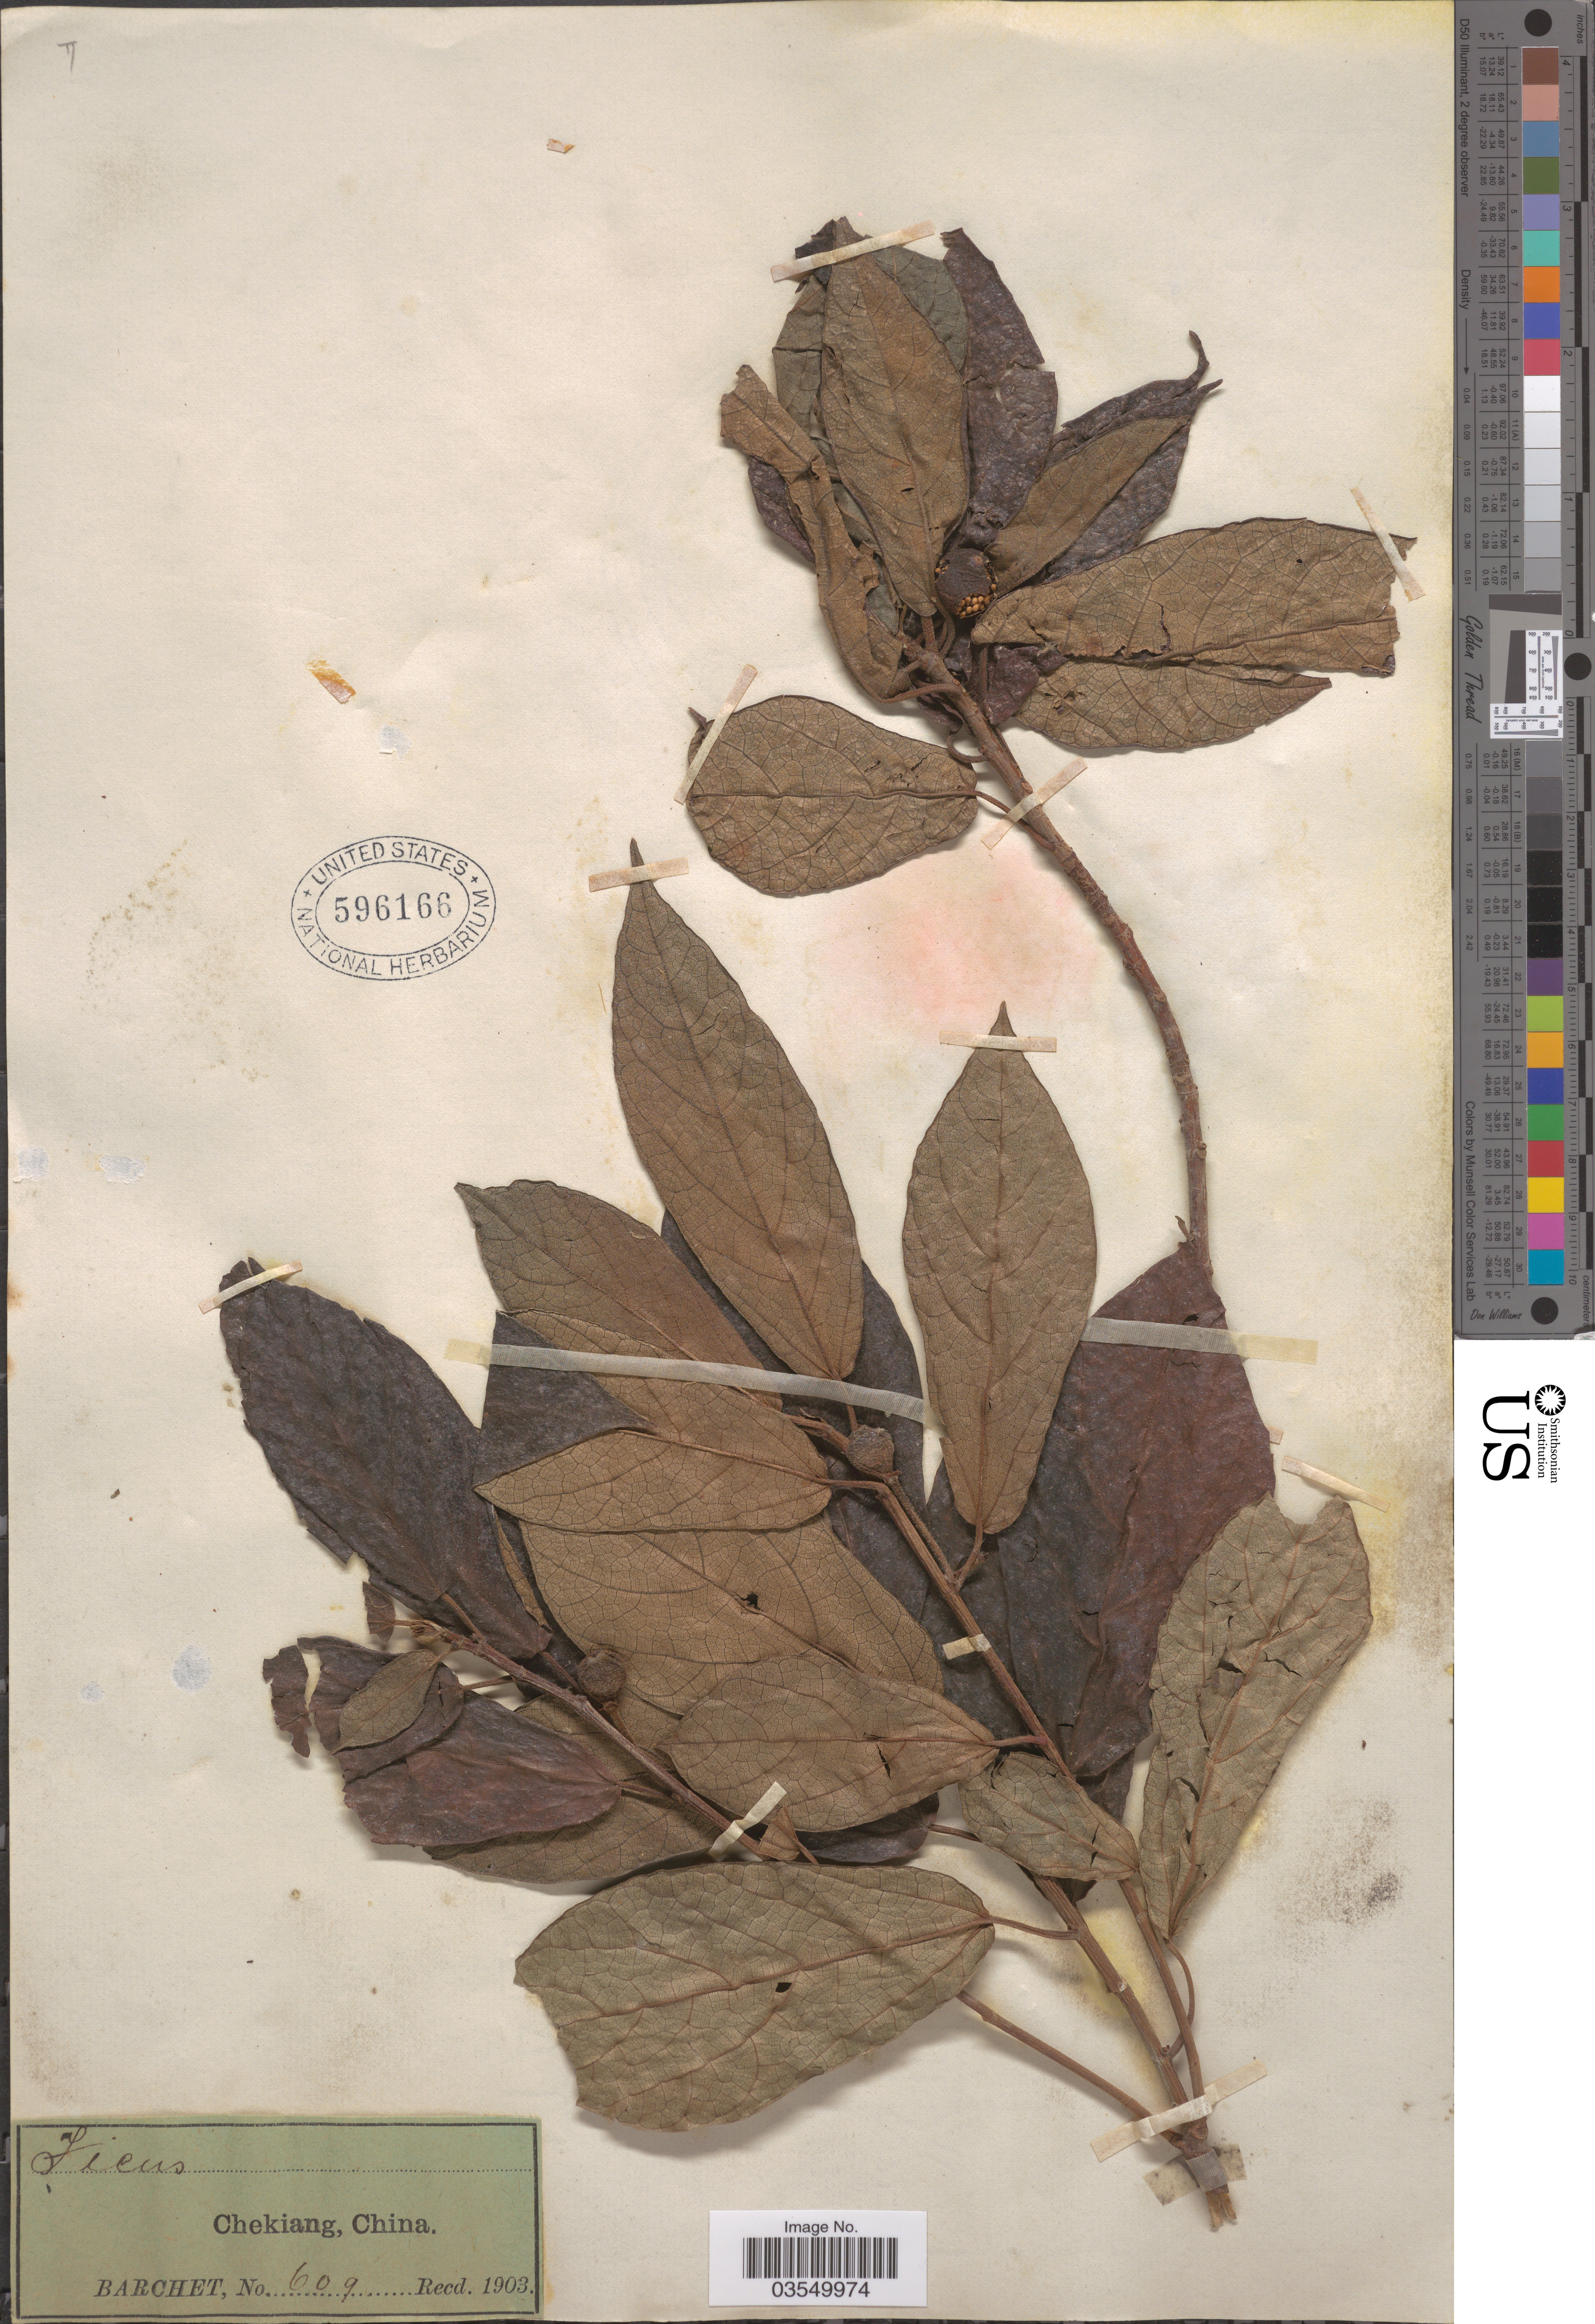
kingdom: Plantae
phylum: Tracheophyta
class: Magnoliopsida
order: Rosales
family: Moraceae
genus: Ficus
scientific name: Ficus erecta var. beecheyana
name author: (Hook. & Arn.) King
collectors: Barchet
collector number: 609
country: China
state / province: Zhejiang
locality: Chekiang.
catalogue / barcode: US 596166